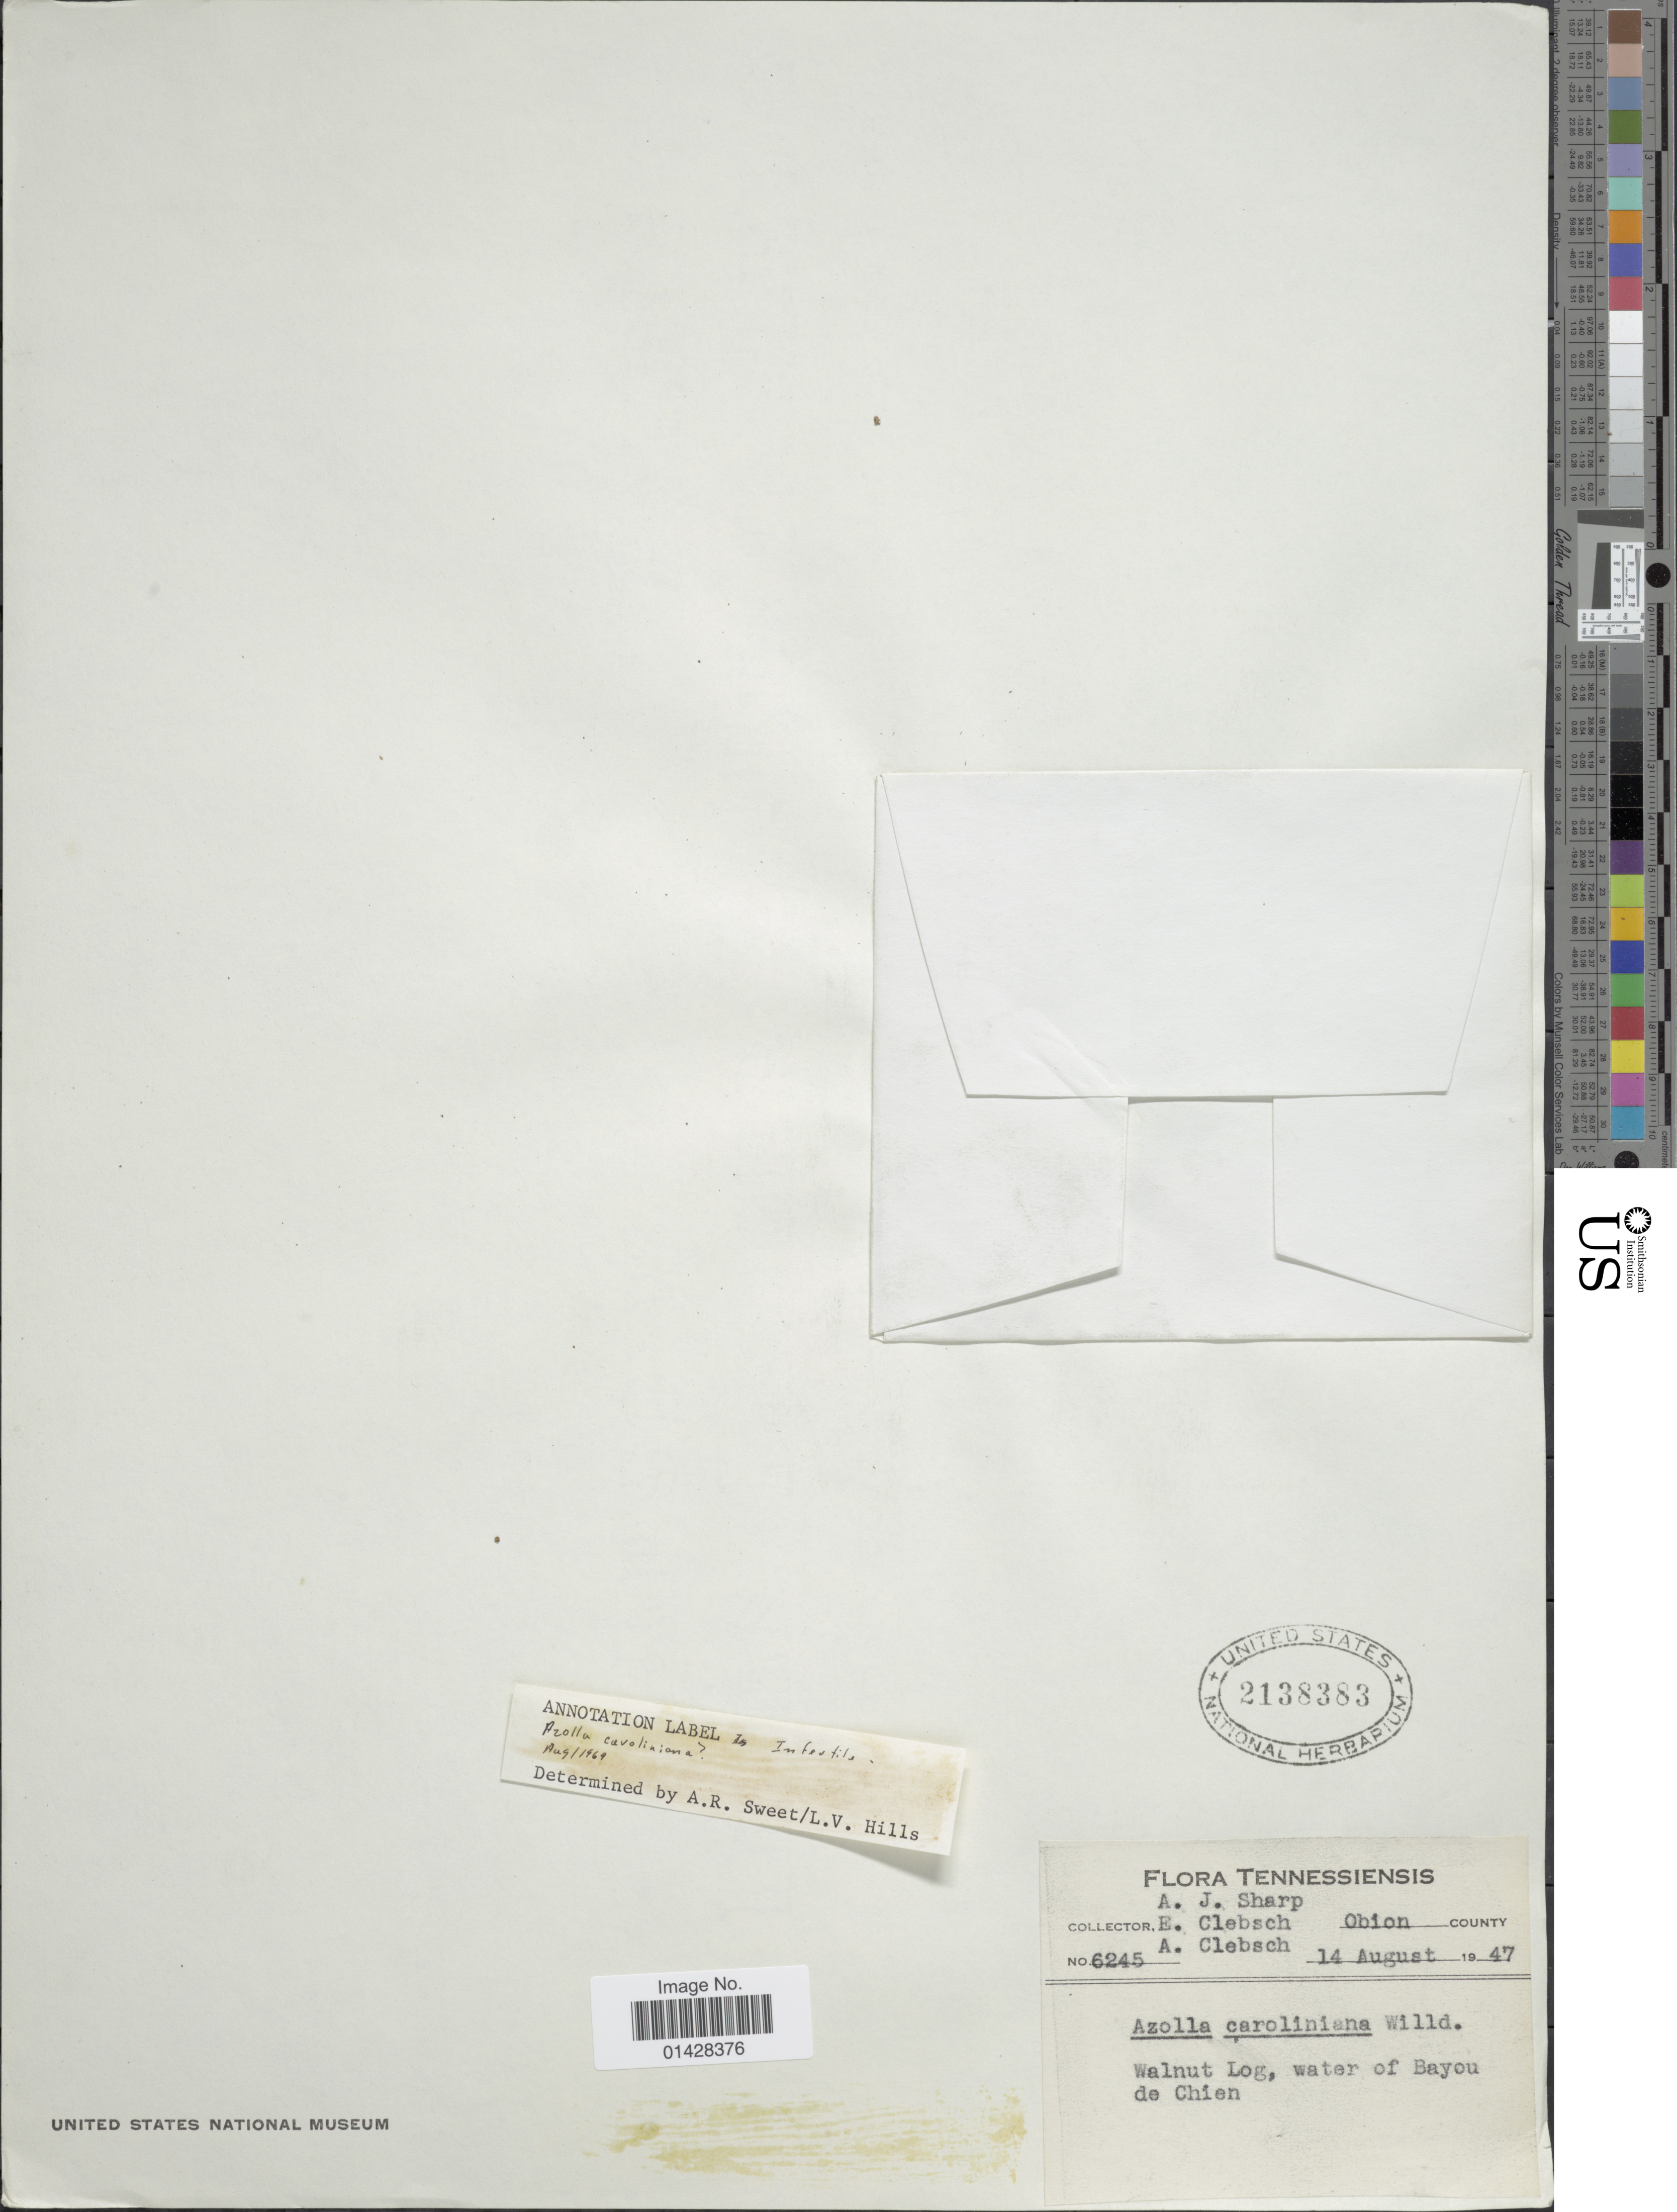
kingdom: Plantae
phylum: Tracheophyta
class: Polypodiopsida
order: Salviniales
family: Salviniaceae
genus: Azolla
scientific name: Azolla caroliniana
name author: Willd.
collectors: A. J. Sharp, E. Clebsch & A. Clebsch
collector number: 6245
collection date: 1947-08-14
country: United States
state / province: Tennessee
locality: Obion County, Walnut Log, water of Bayon de Chien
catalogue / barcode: US 2138383